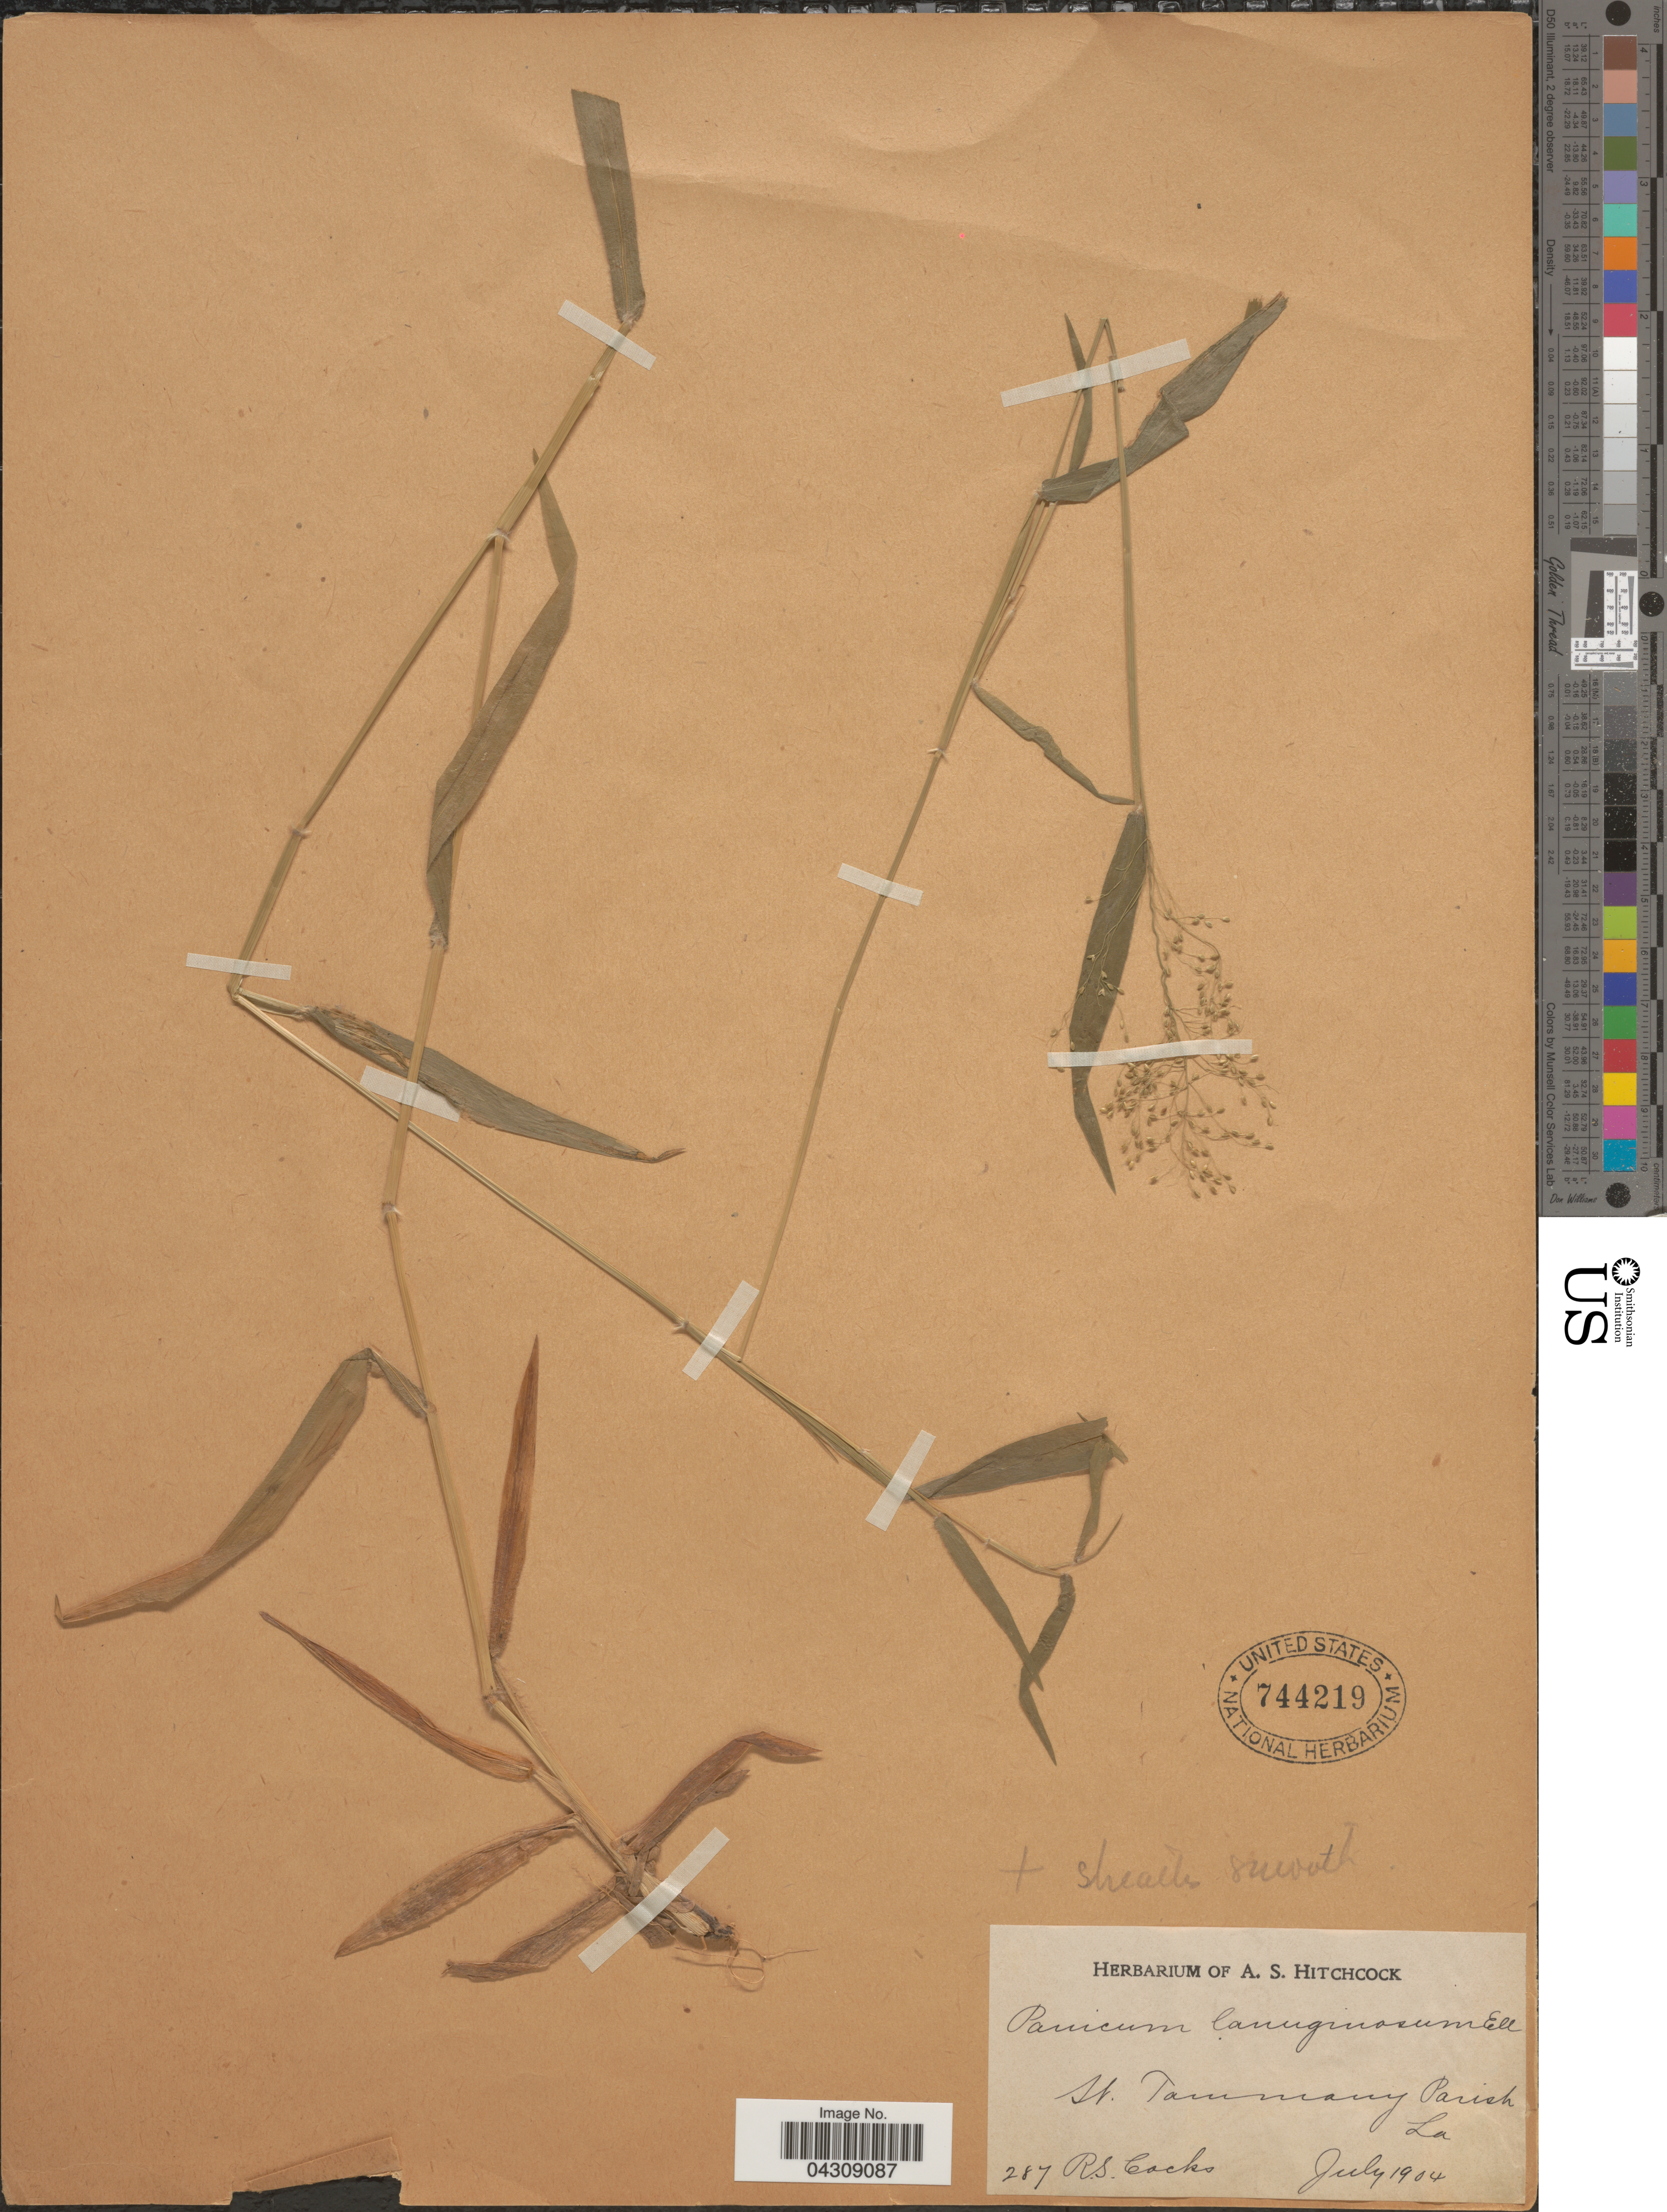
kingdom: Plantae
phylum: Tracheophyta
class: Liliopsida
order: Poales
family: Poaceae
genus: Dichanthelium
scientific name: Dichanthelium acuminatum var. acuminatum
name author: (Sw.) Gould & C.A. Clark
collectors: R. Cocks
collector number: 287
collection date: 1904-07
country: United States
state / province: Louisiana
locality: St. Tammany Parish.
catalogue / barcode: US 744219